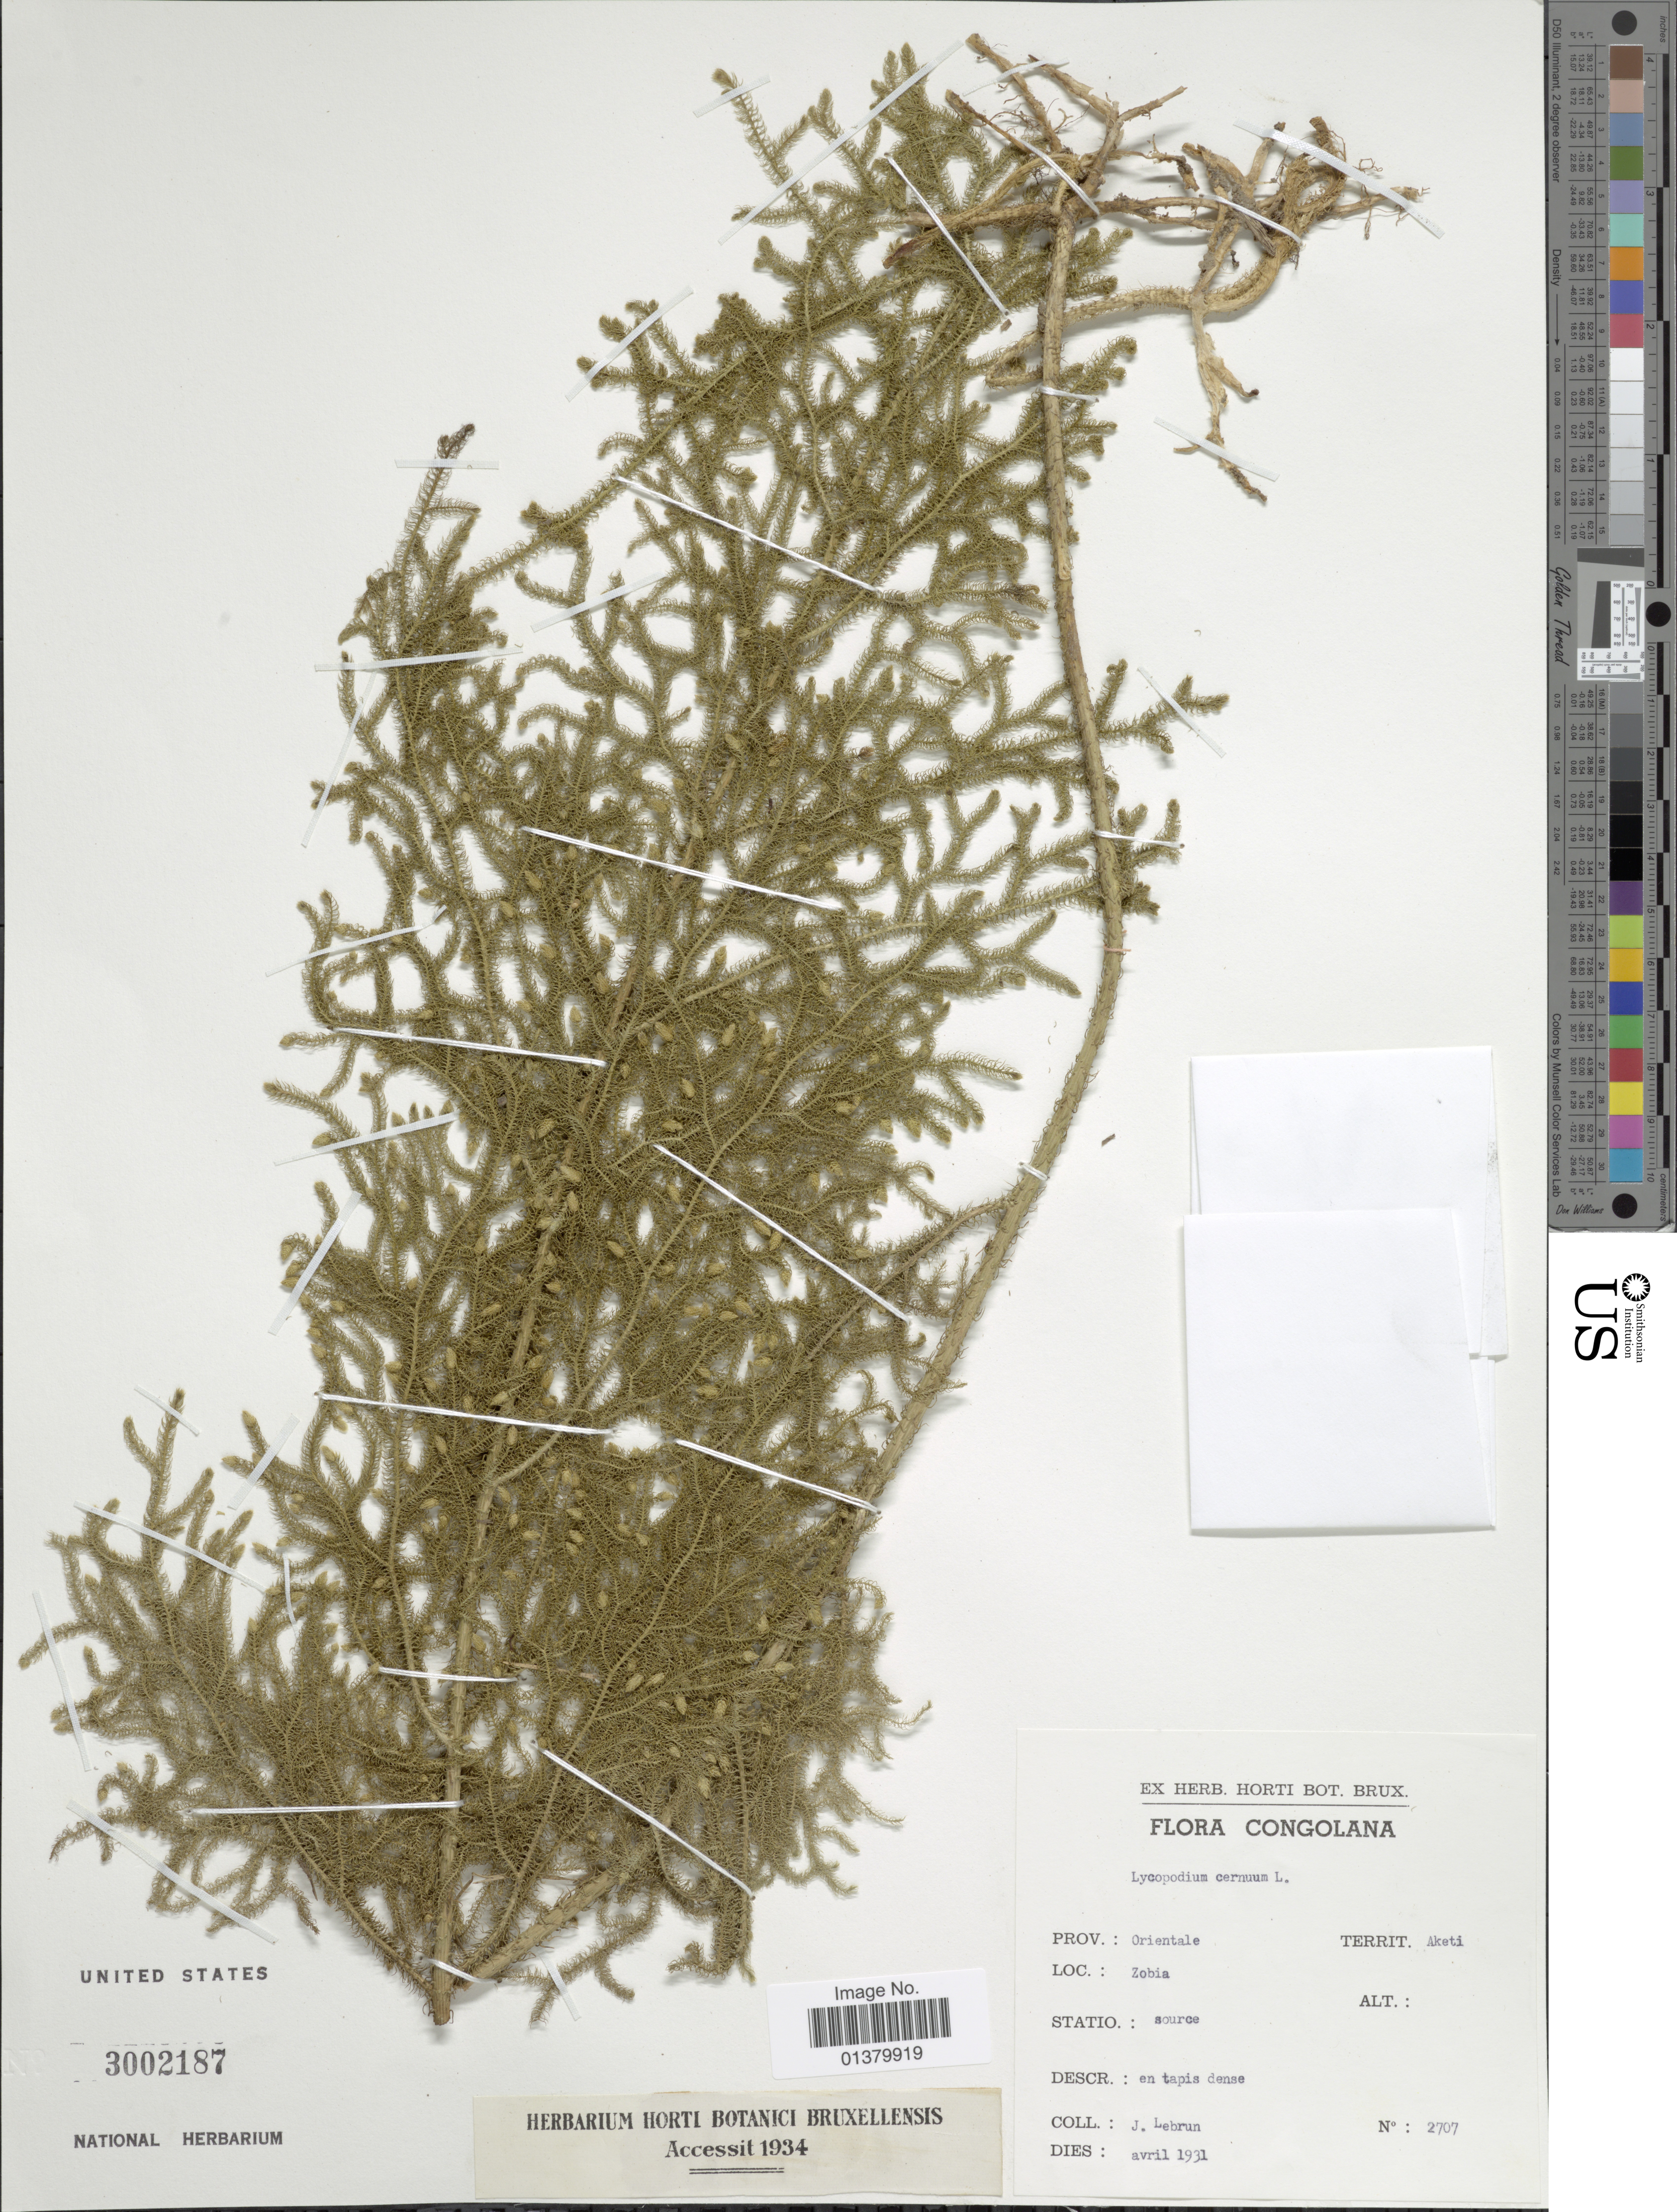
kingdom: Plantae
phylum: Tracheophyta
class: Lycopodiopsida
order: Lycopodiales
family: Lycopodiaceae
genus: Palhinhaea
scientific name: Palhinhaea cernua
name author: (L.) Vasc. & Franco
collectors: J. A. Lebrun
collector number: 2707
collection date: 1931-04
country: Congo, Democratic Republic of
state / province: Bas-Uele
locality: Territ. Aketi, Zobia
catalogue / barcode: US 3002187